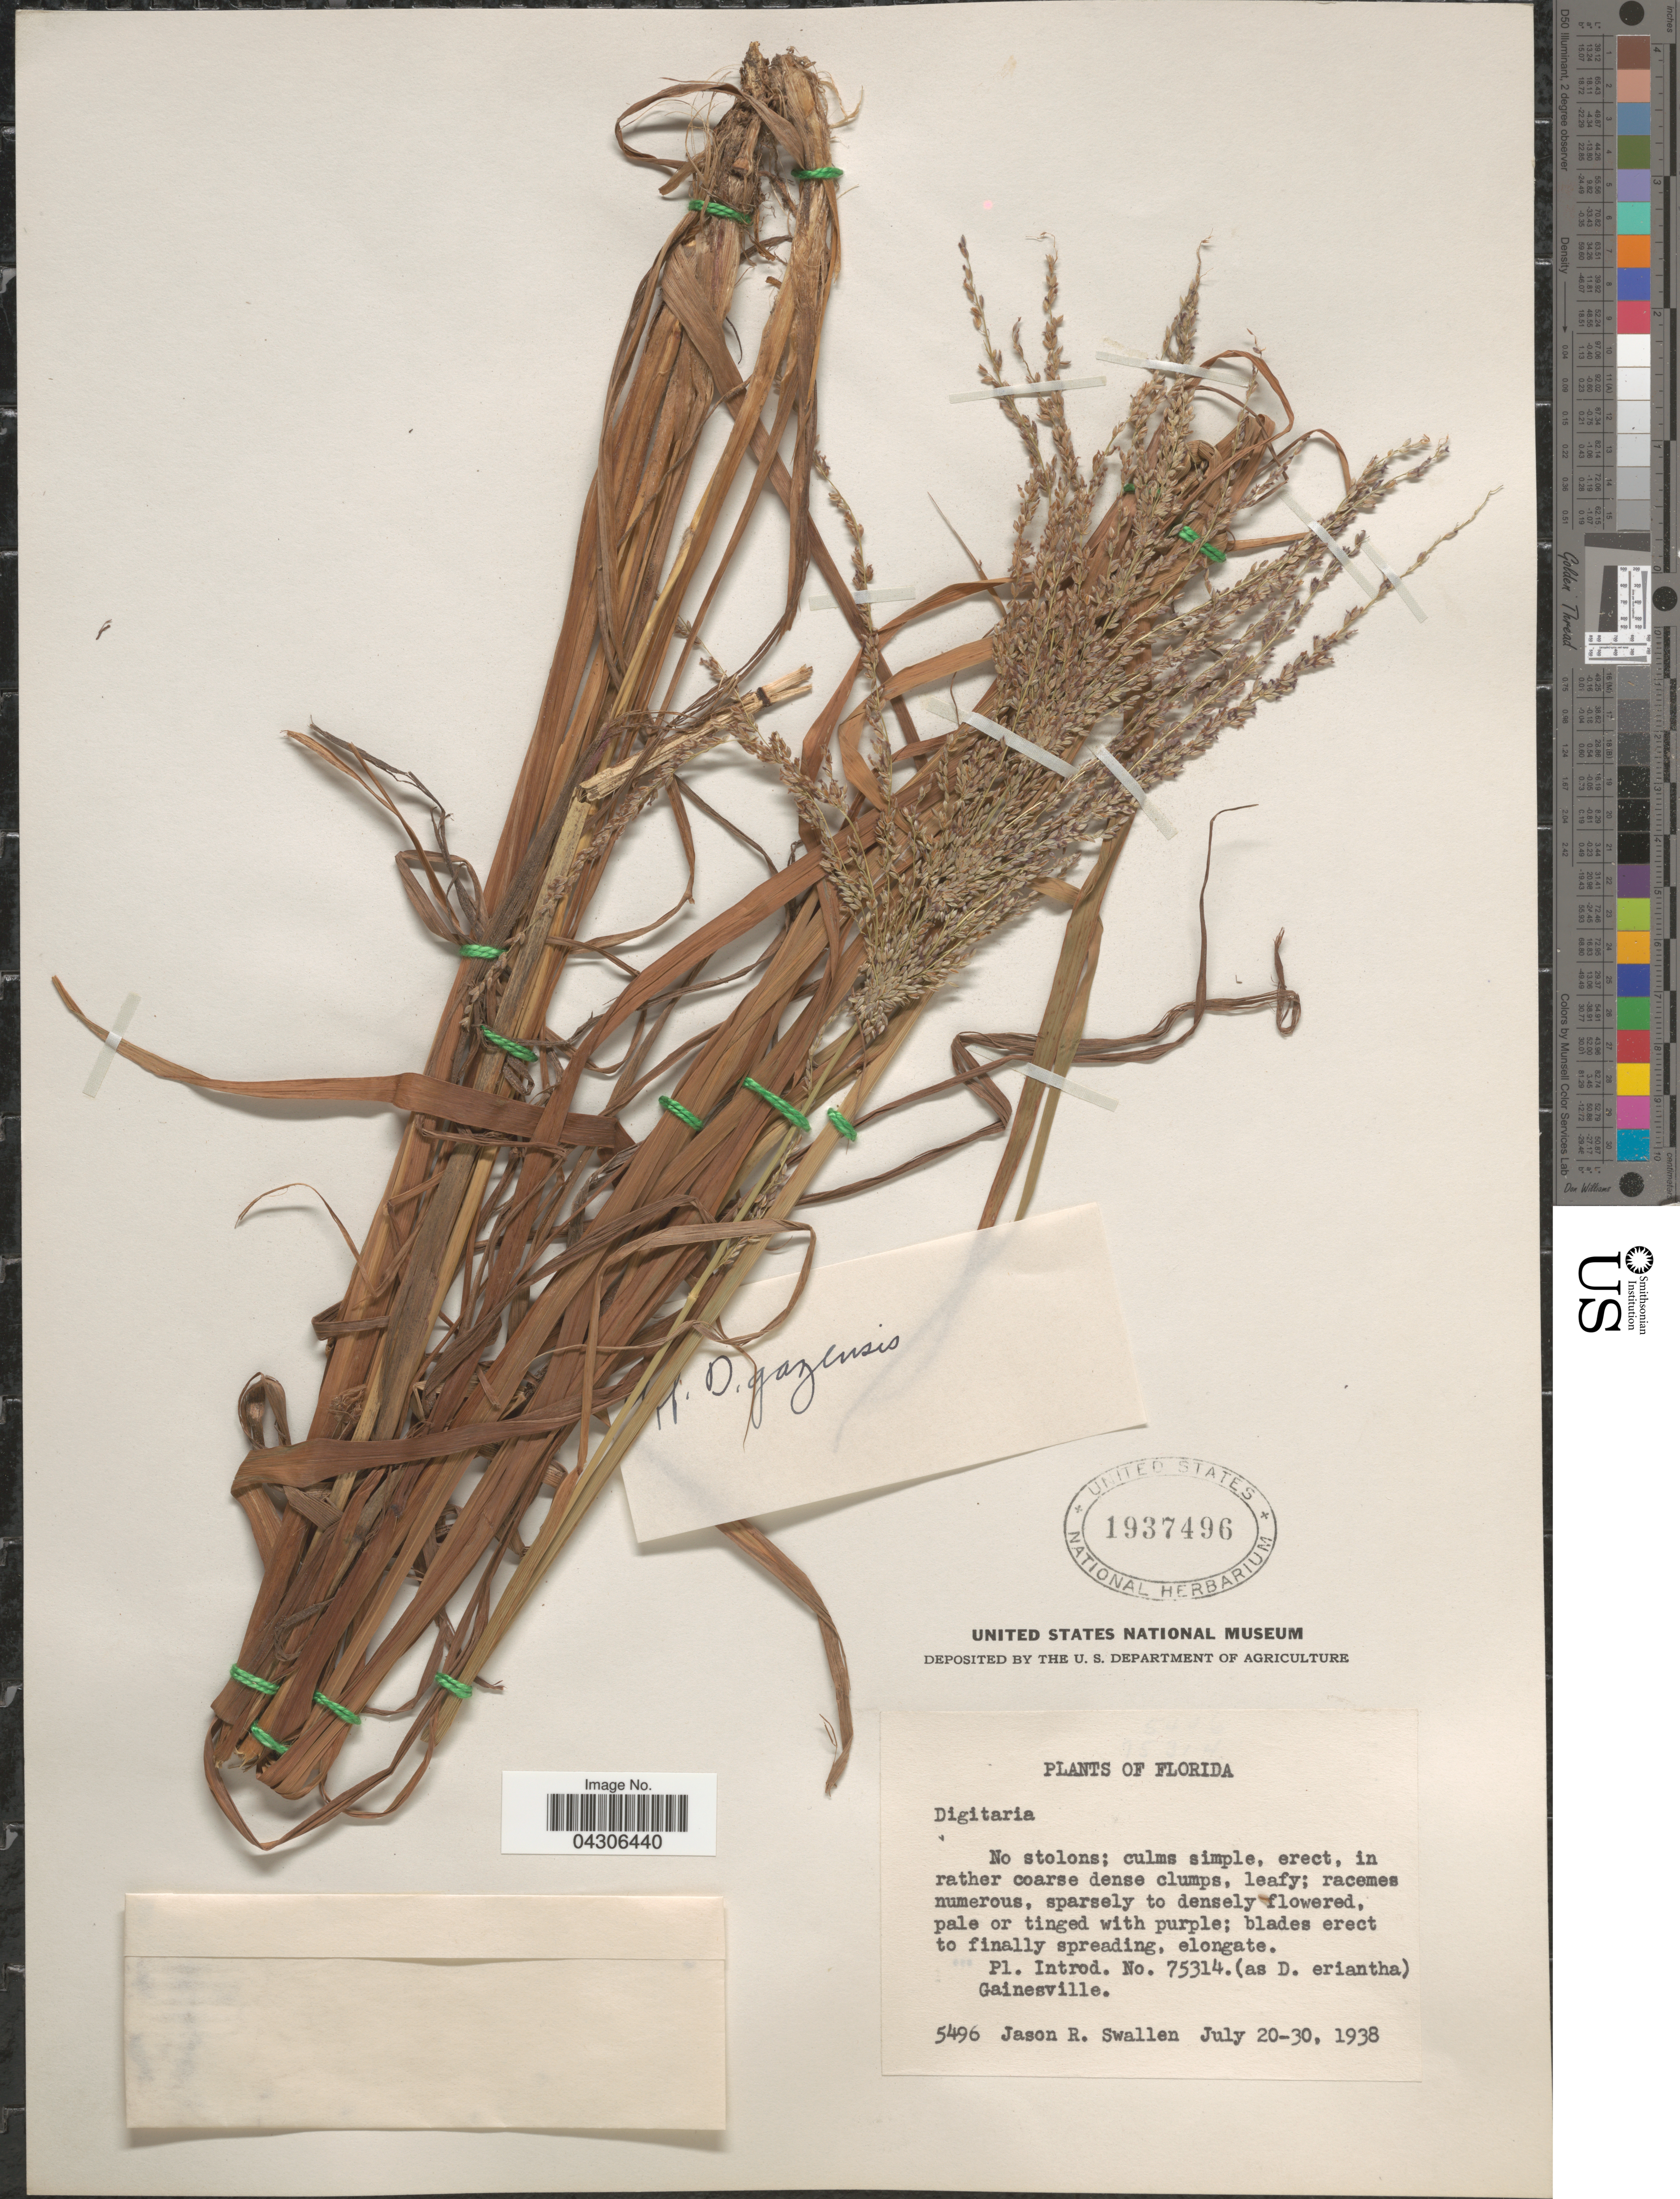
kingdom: Plantae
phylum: Tracheophyta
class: Liliopsida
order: Poales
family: Poaceae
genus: Digitaria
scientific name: Digitaria gazensis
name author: Rendle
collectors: J. R. Swallen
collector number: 5496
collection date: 1938-07-20/1938-07-30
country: United States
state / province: Florida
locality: Gainesville.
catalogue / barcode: US 1937496